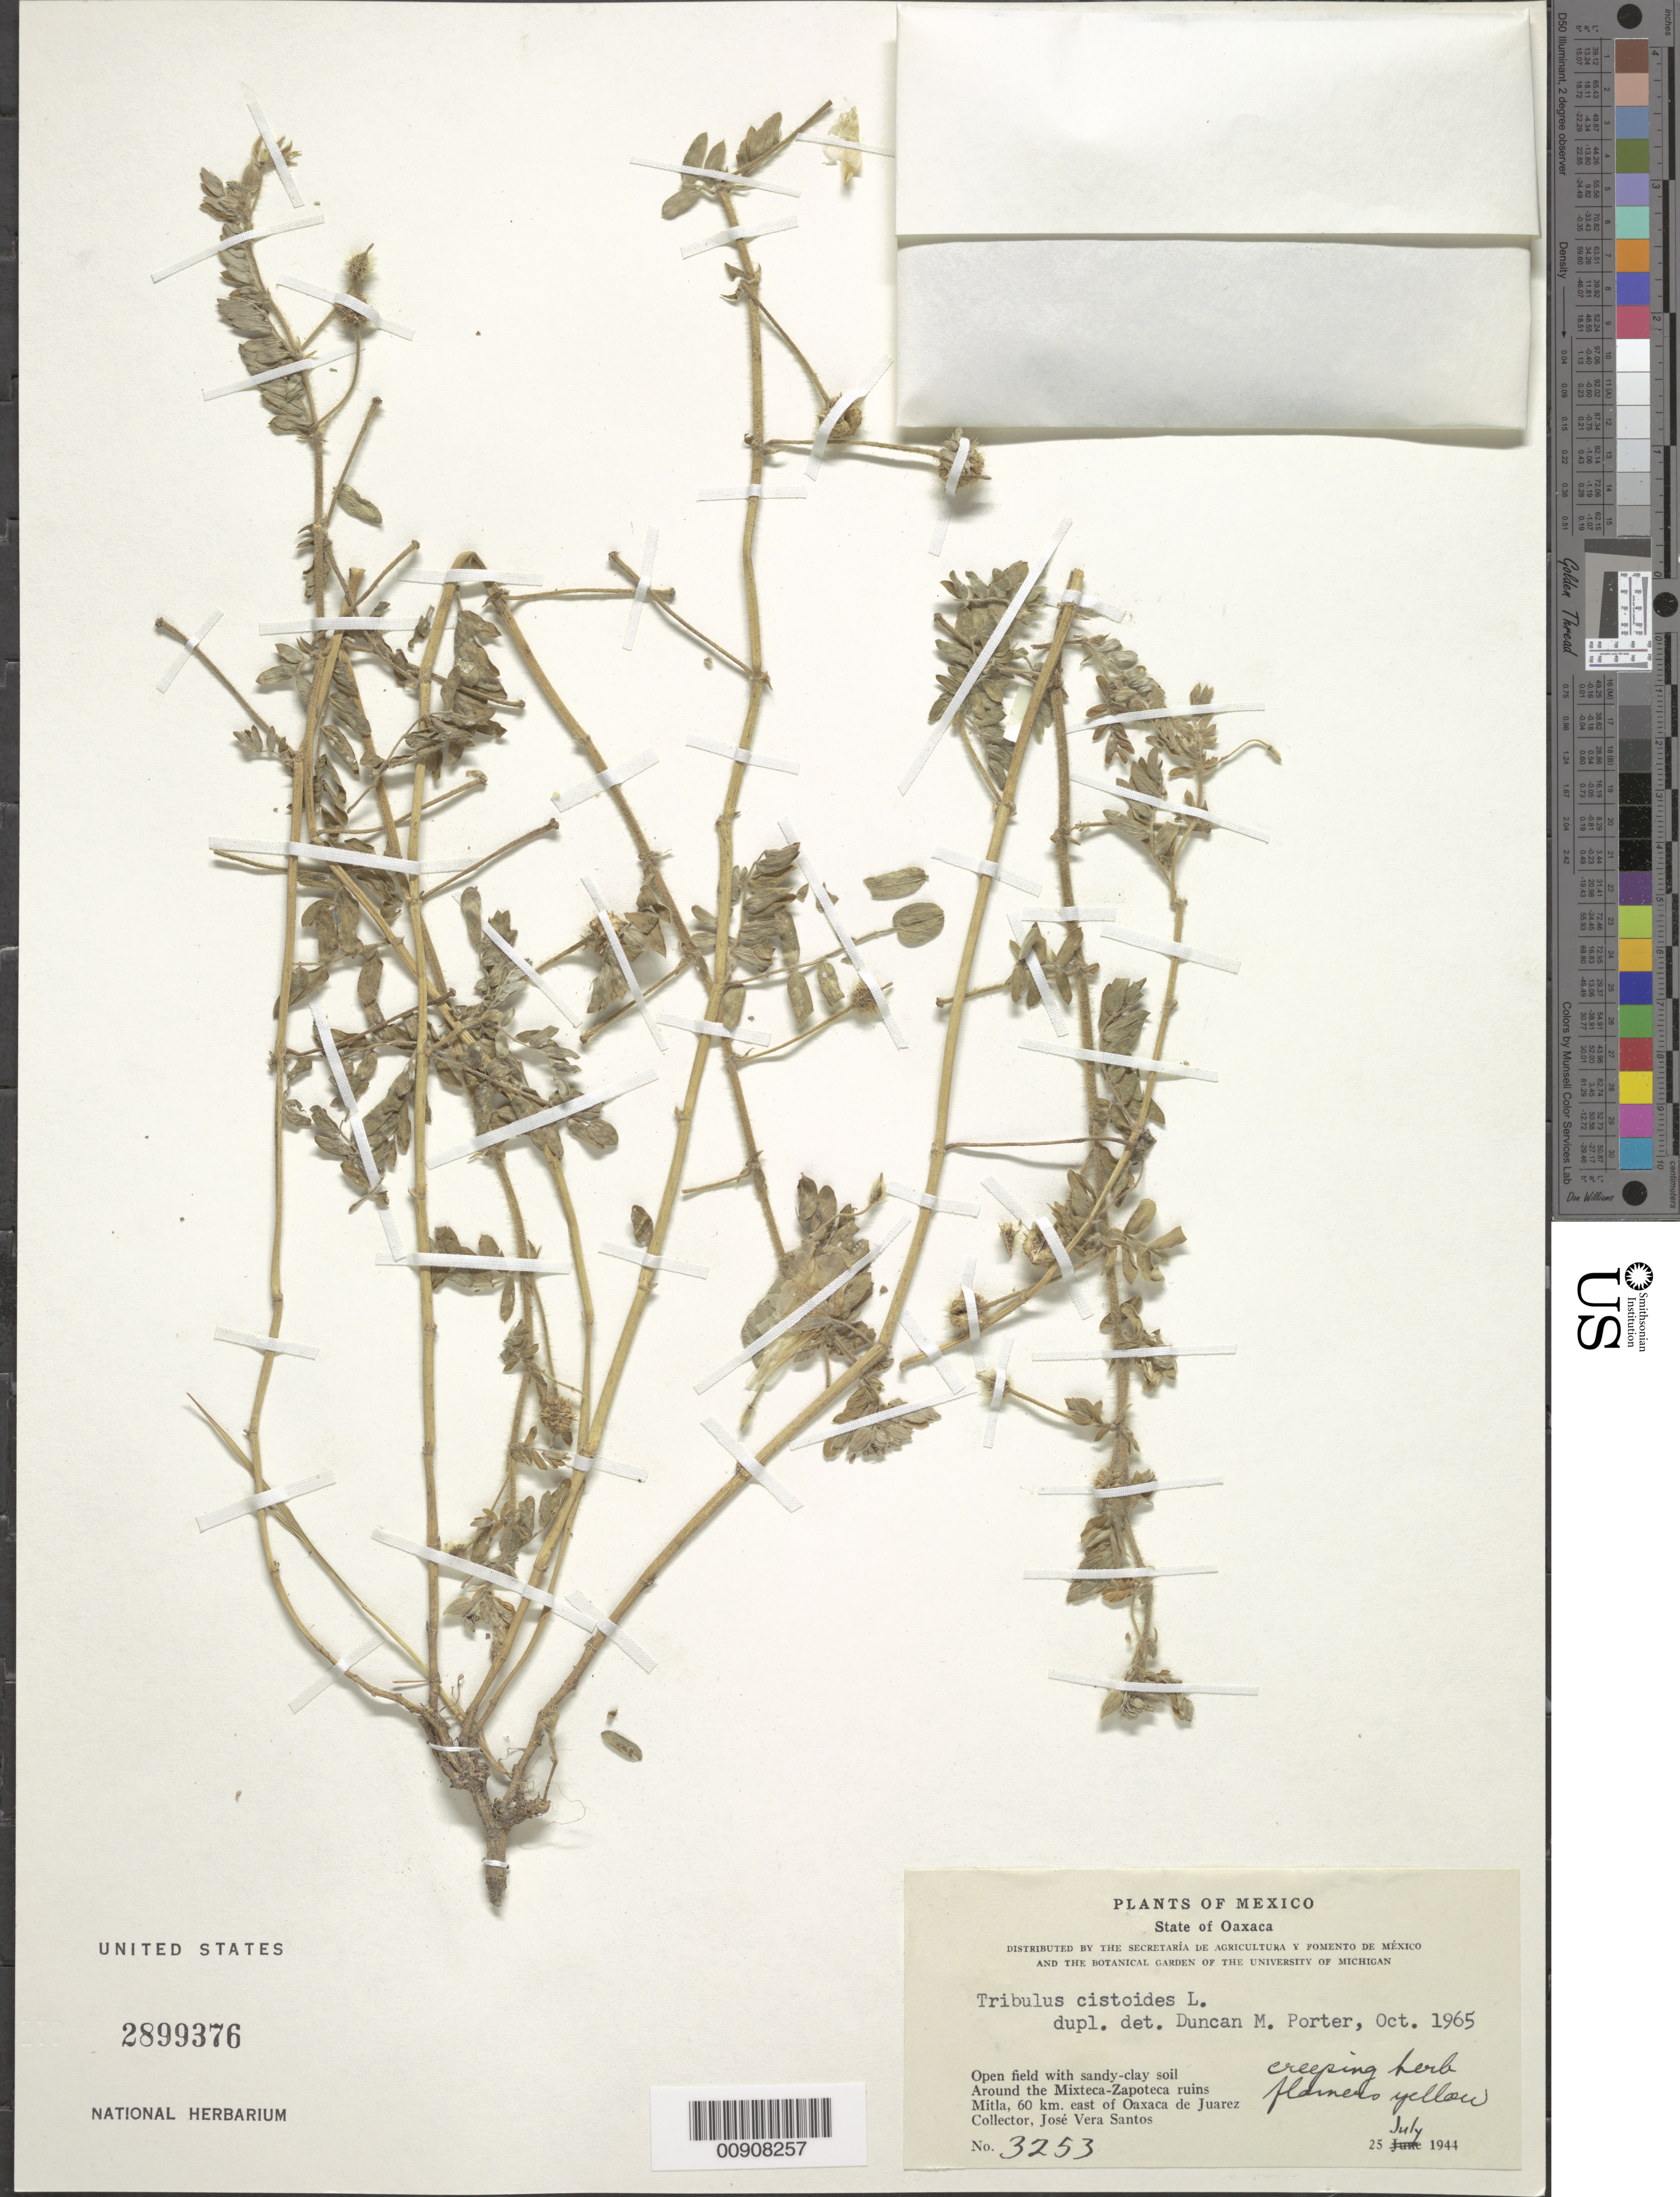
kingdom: Plantae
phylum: Tracheophyta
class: Magnoliopsida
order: Zygophyllales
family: Zygophyllaceae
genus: Tribulus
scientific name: Tribulus cistoides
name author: L.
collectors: Vera Santos, J.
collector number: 3253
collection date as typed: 25 Jul 1944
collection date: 1944-07-25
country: Mexico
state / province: Oaxaca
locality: Around the Mixteca-Zapoteca ruins Mitla, 60 km. east of Oaxaca de Juárez.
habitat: Open field with sandy-clay soil.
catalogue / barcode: US 2899376